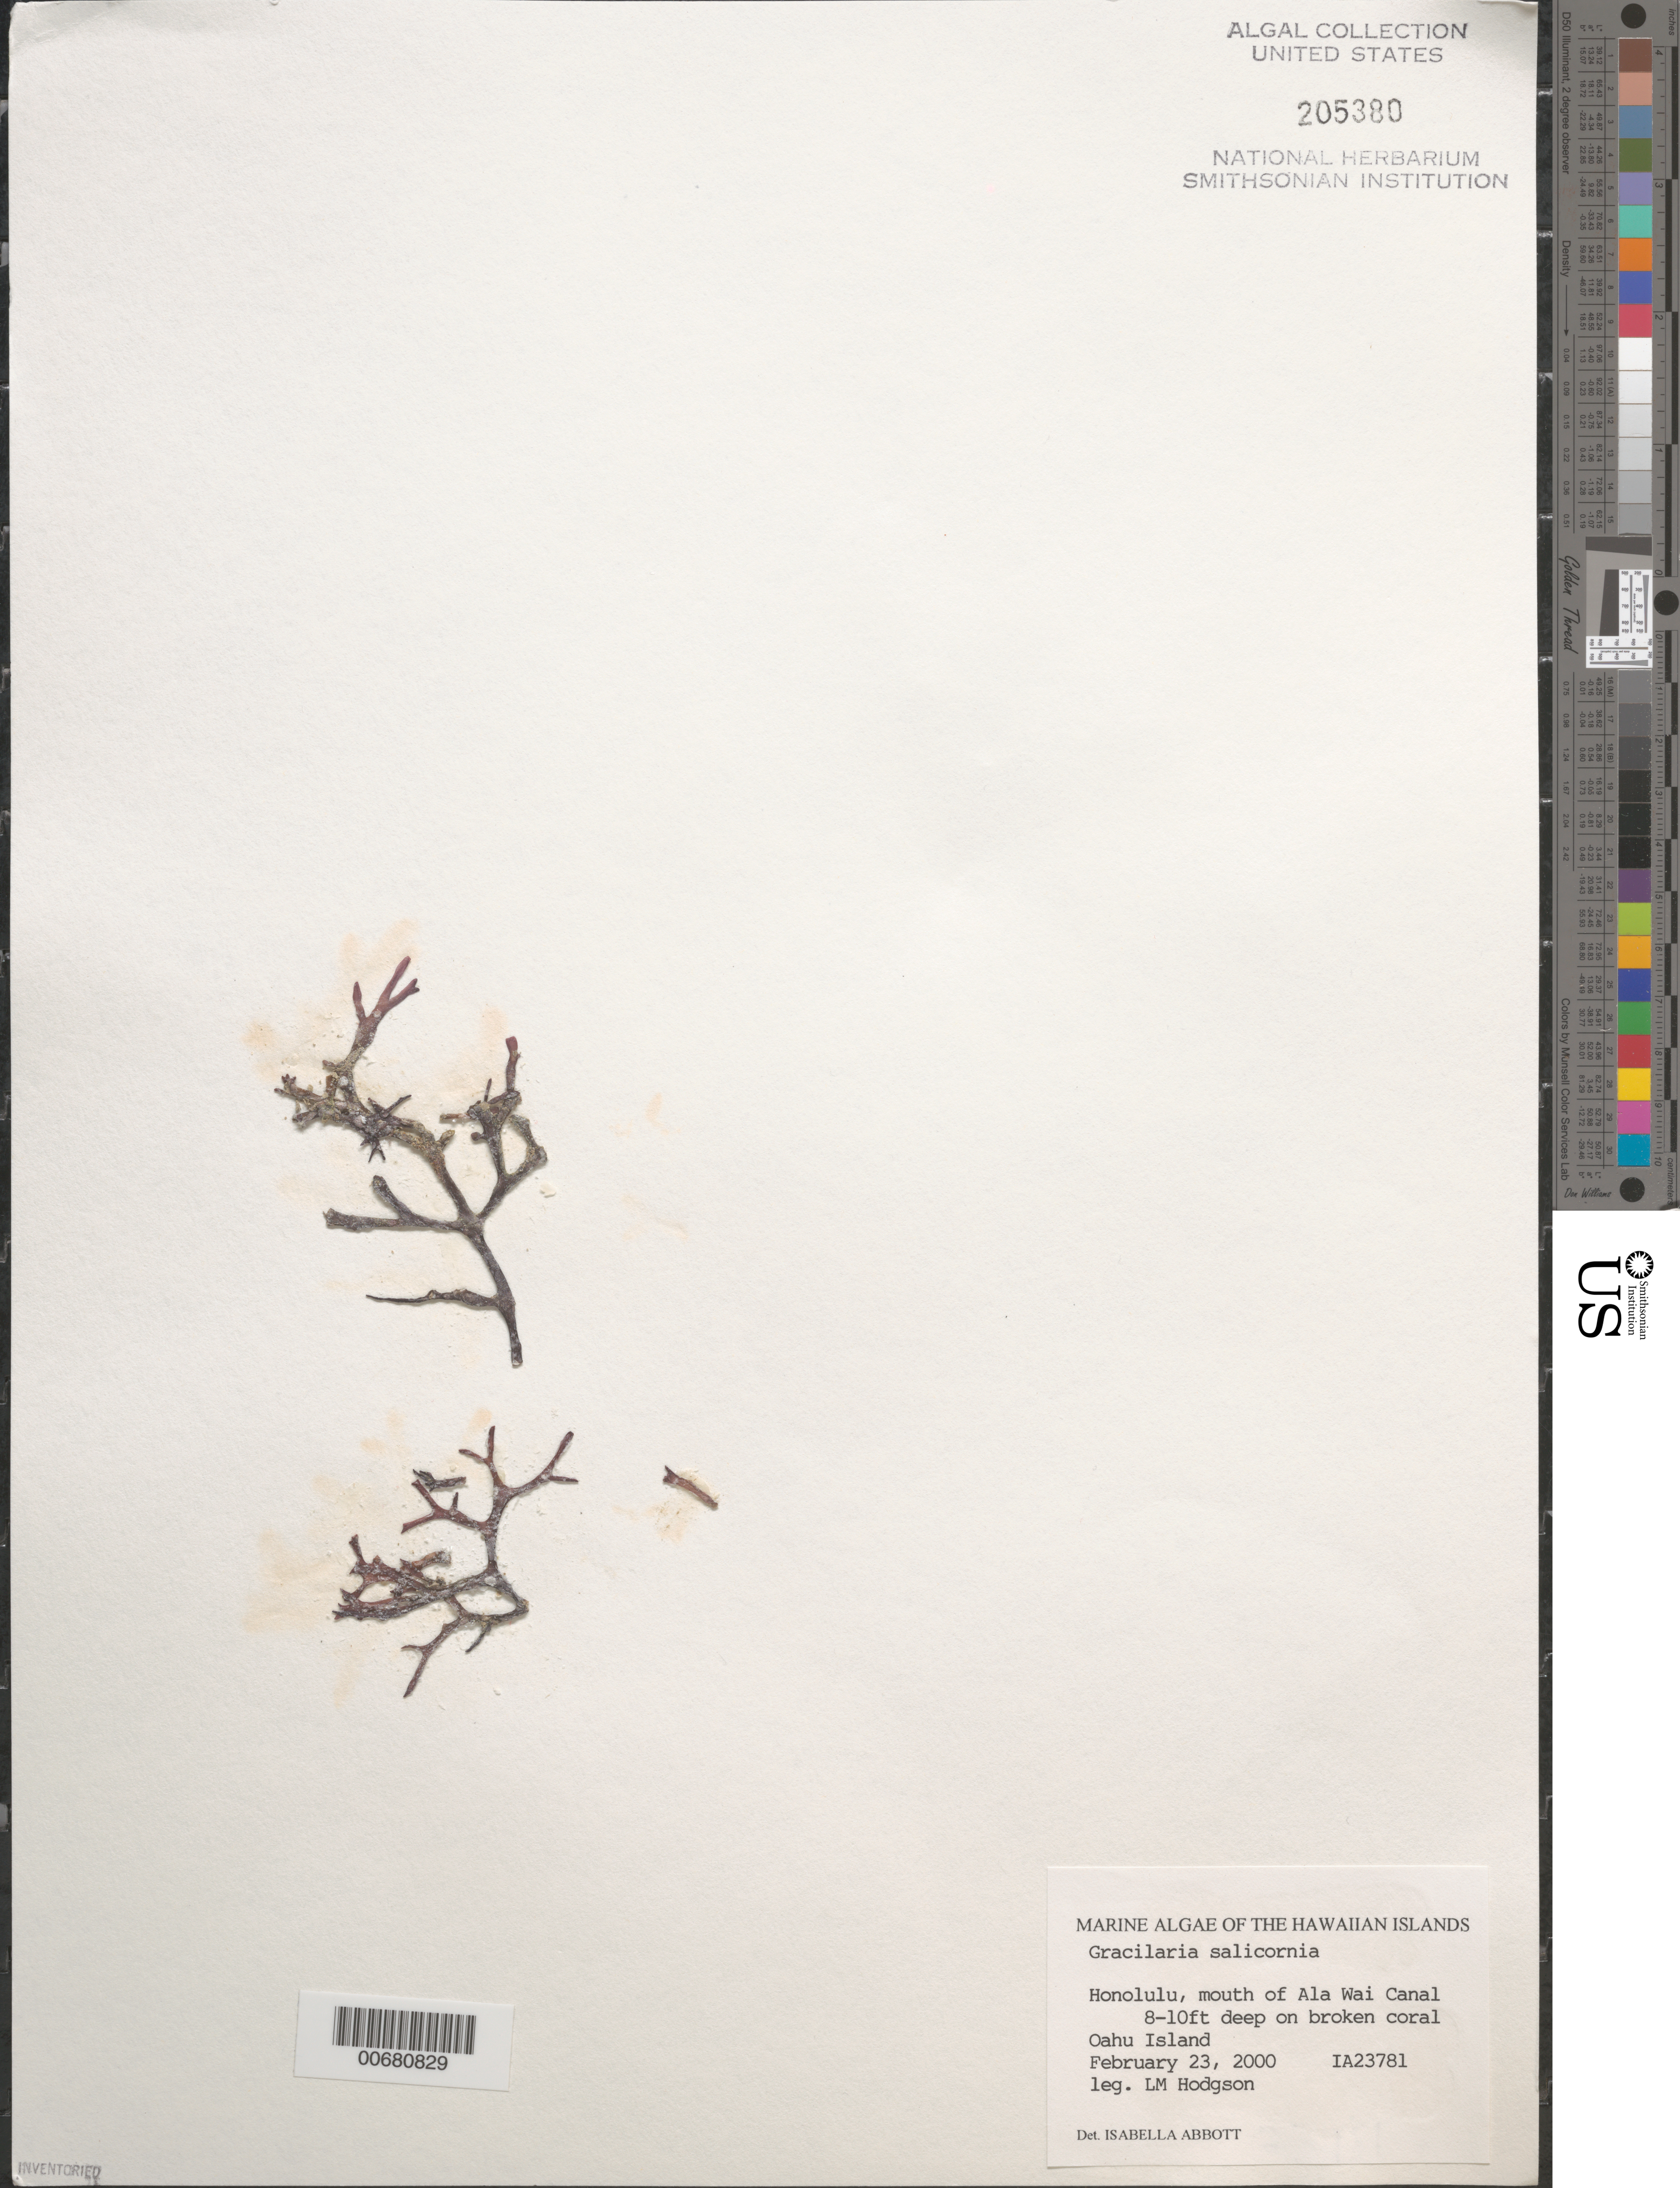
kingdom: Plantae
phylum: Rhodophyta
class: Florideophyceae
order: Gracilariales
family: Gracilariaceae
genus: Gracilaria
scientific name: Gracilaria salicornia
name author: (C. Agardh) E.Y. Dawson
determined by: Abbott, Isabella A.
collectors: L. M. Hodgson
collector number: IAA 23781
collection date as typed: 23 Feb 2000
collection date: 2000-02-23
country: United States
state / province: Hawaii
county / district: Honolulu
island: Oahu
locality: Honolulu, Ala Wai Canal mouth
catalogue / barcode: US 205380